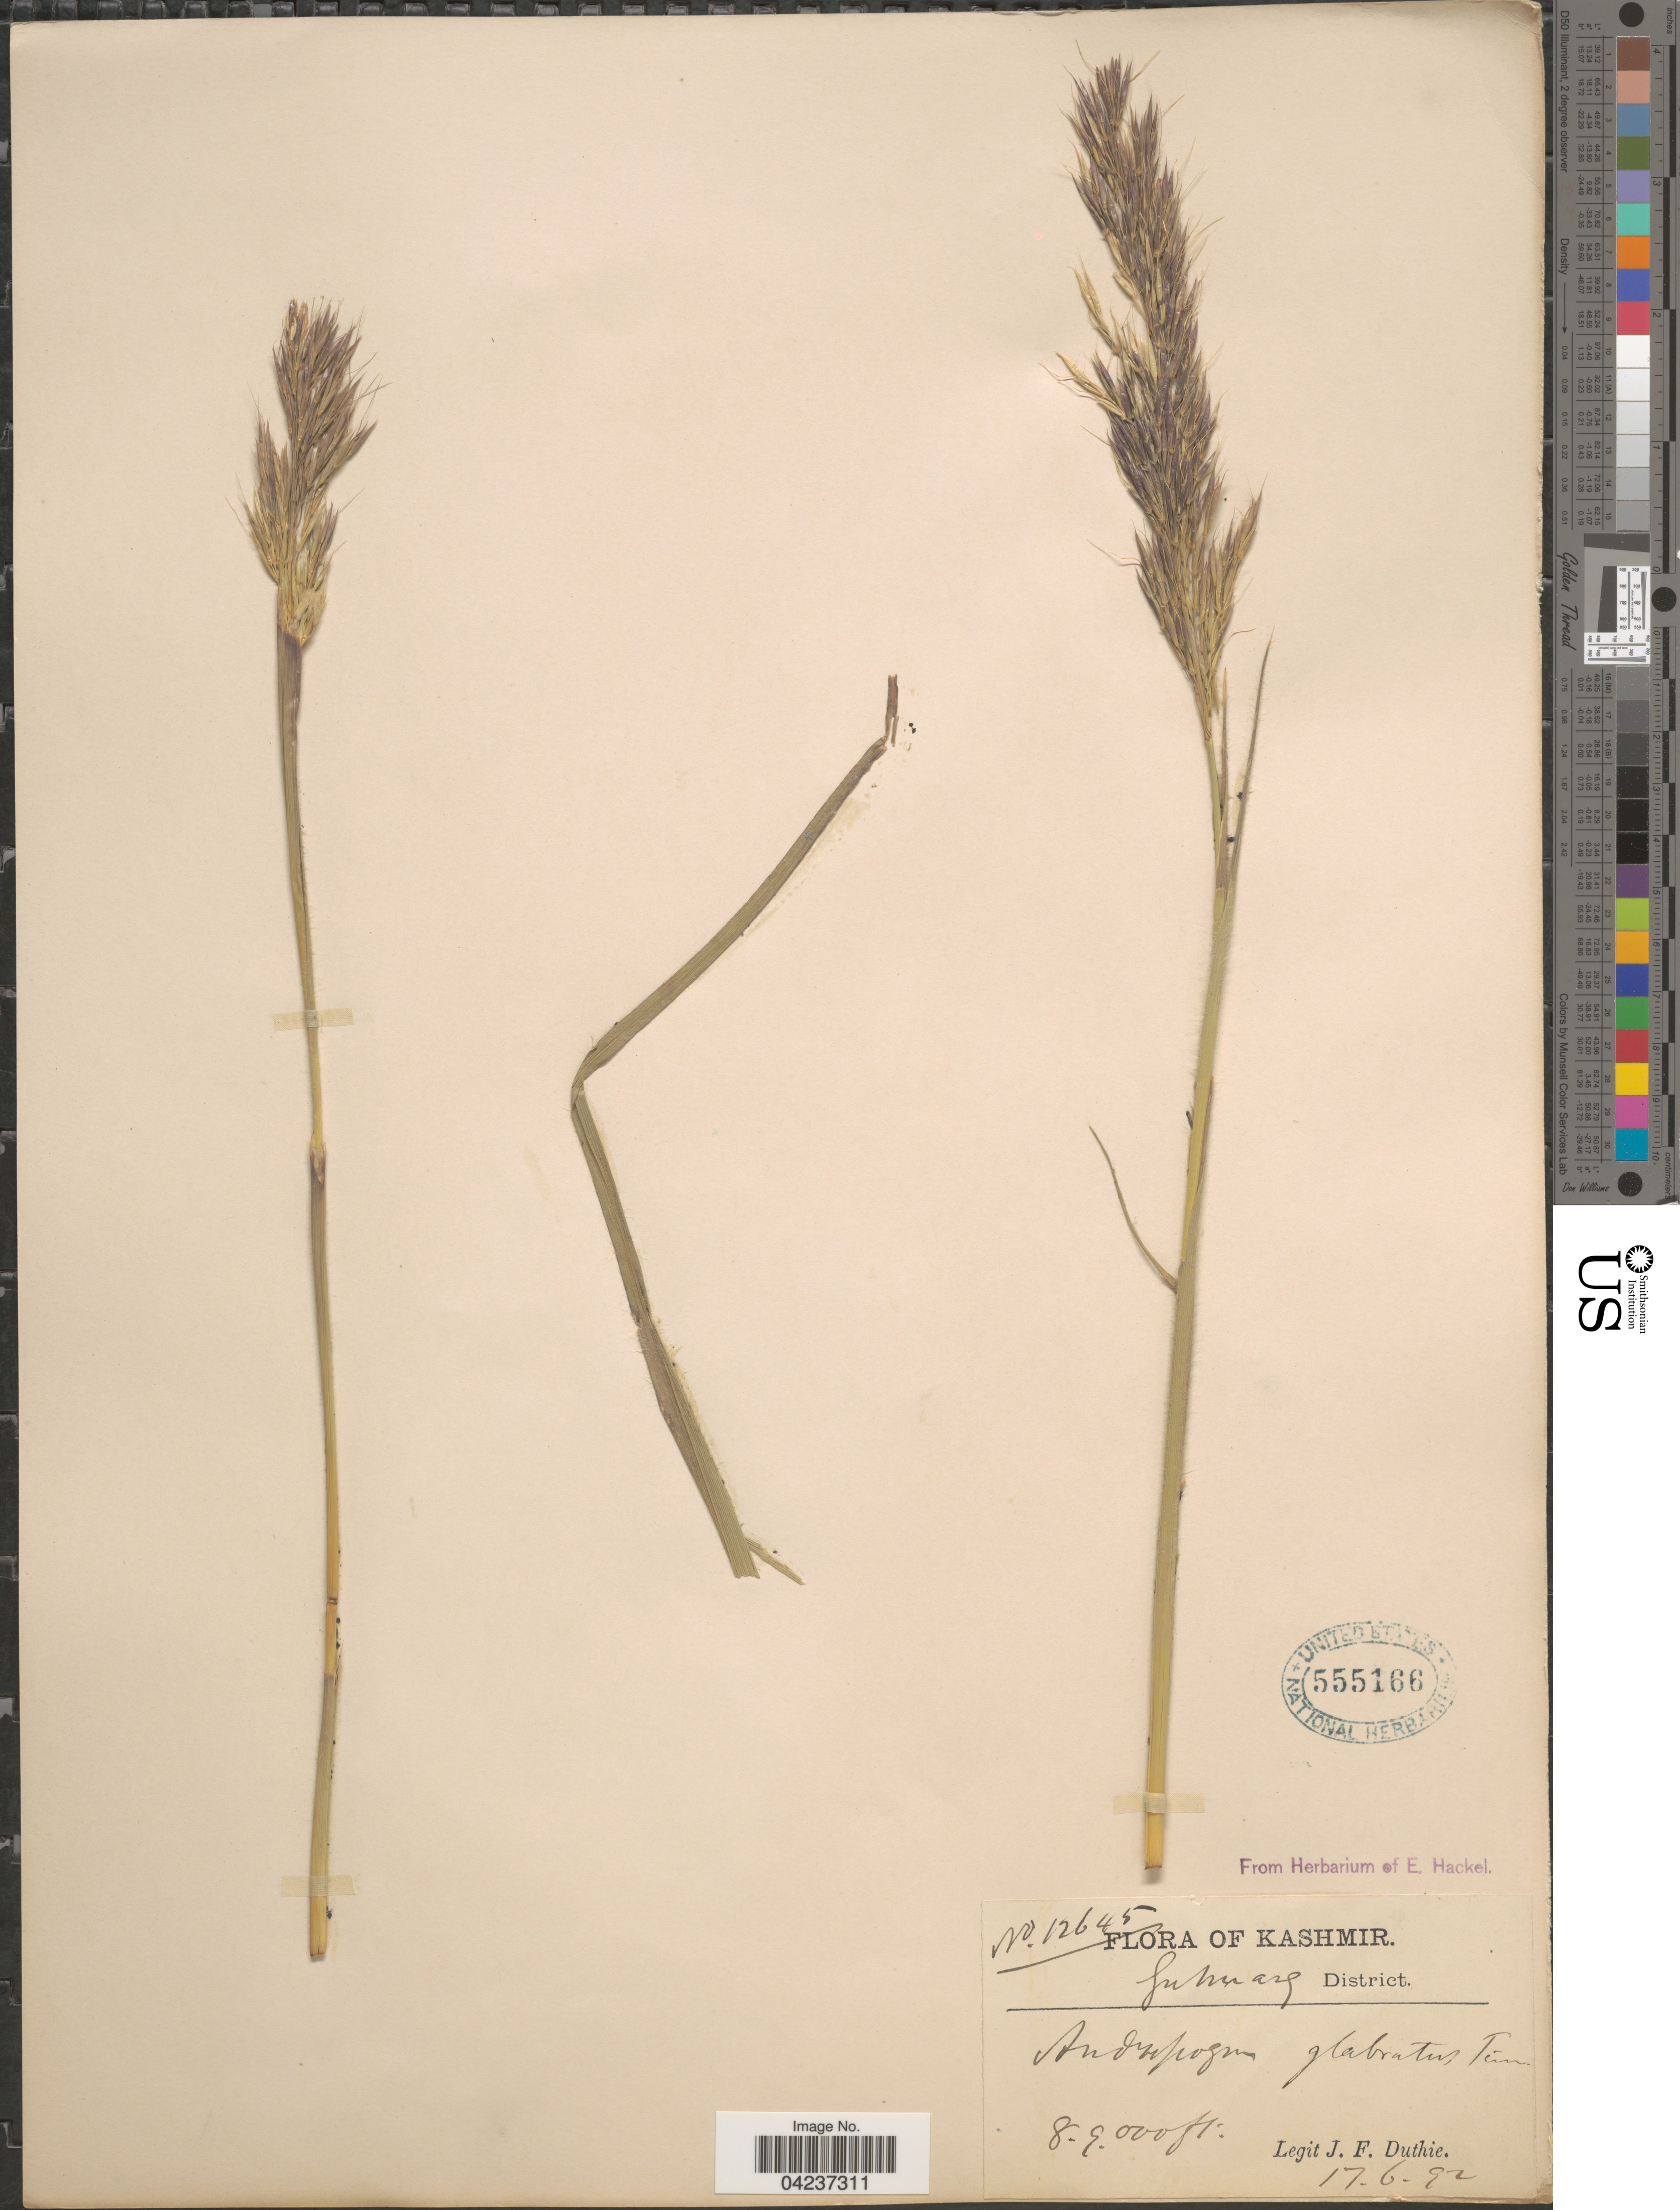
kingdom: Plantae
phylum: Tracheophyta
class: Liliopsida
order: Poales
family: Poaceae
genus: Chrysopogon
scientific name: Chrysopogon gryllus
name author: (L.) Trin.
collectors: J. F. Duthie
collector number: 12645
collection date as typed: Transcribed d/m/y: 17/6/92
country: India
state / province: Jammu and Kashmir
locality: Kashmir. Sumarg District.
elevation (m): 2438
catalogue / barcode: US 555166